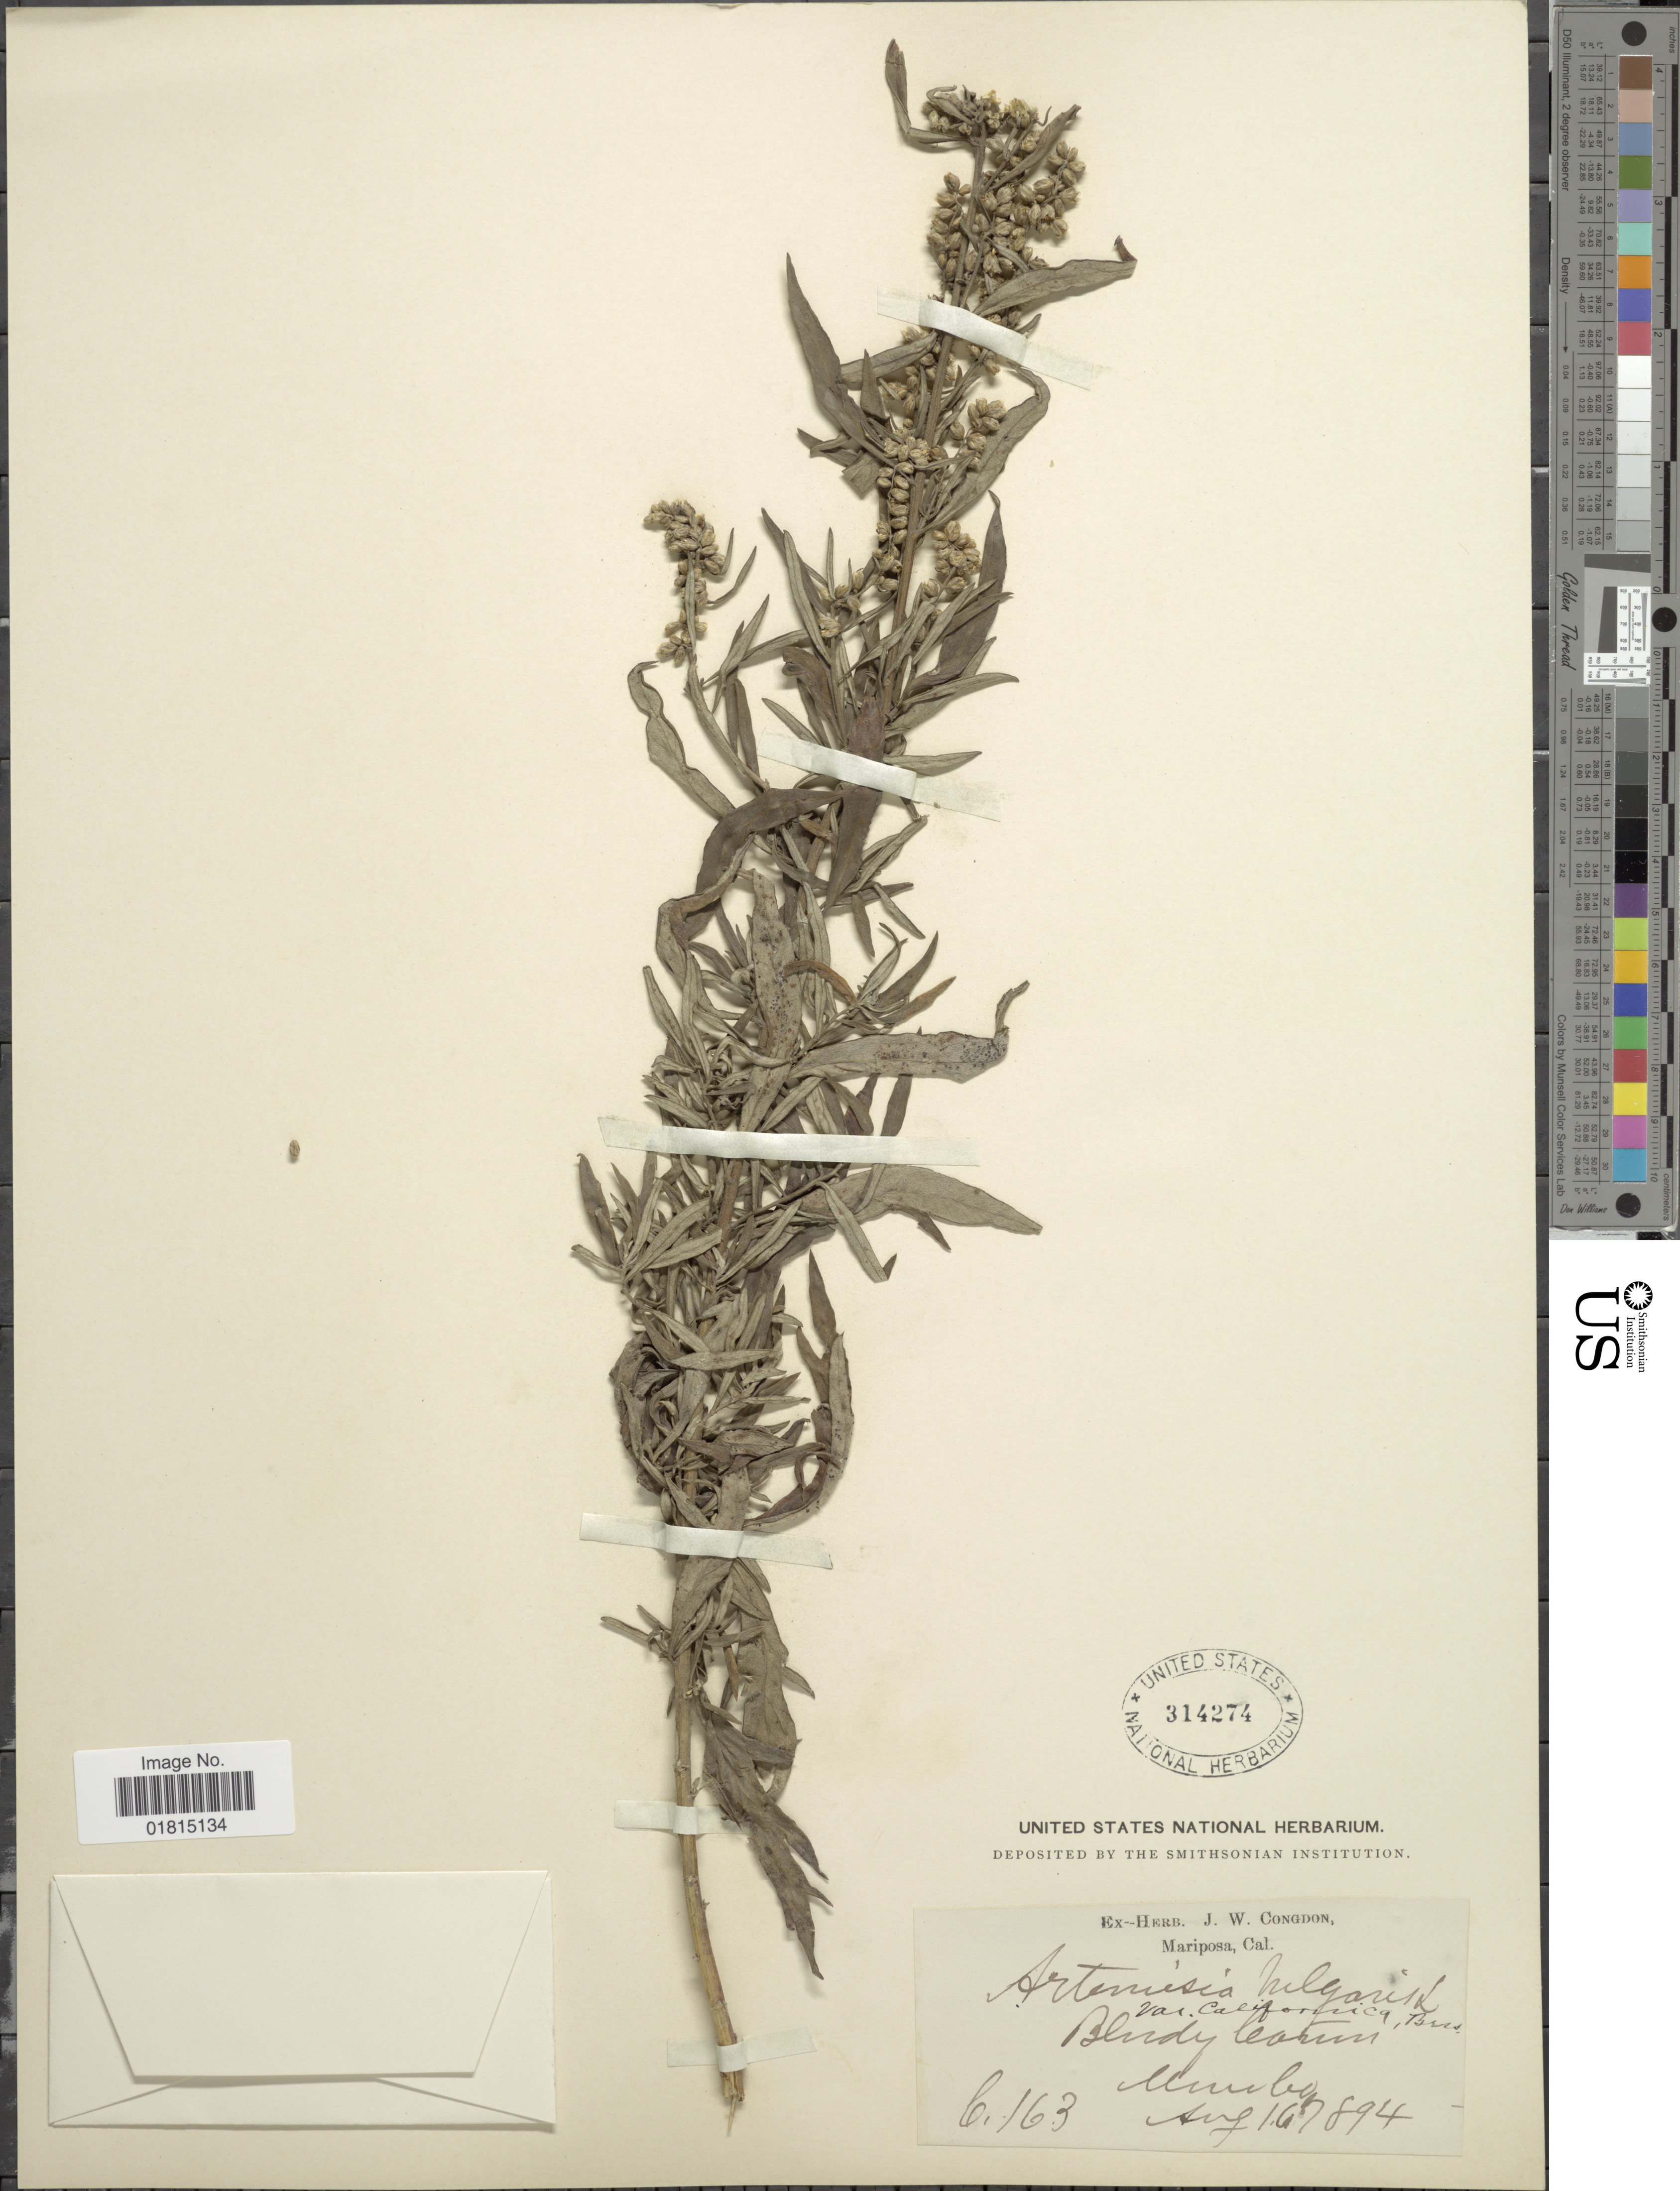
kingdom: Plantae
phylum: Tracheophyta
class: Magnoliopsida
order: Asterales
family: Asteraceae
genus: Artemisia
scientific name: Artemisia douglasiana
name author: Besser ex Hook.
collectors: ex herb. J. W. Congdon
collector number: C163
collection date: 1894-08-16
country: United States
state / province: California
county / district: Mariposa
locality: Mariposa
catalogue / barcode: US 314274